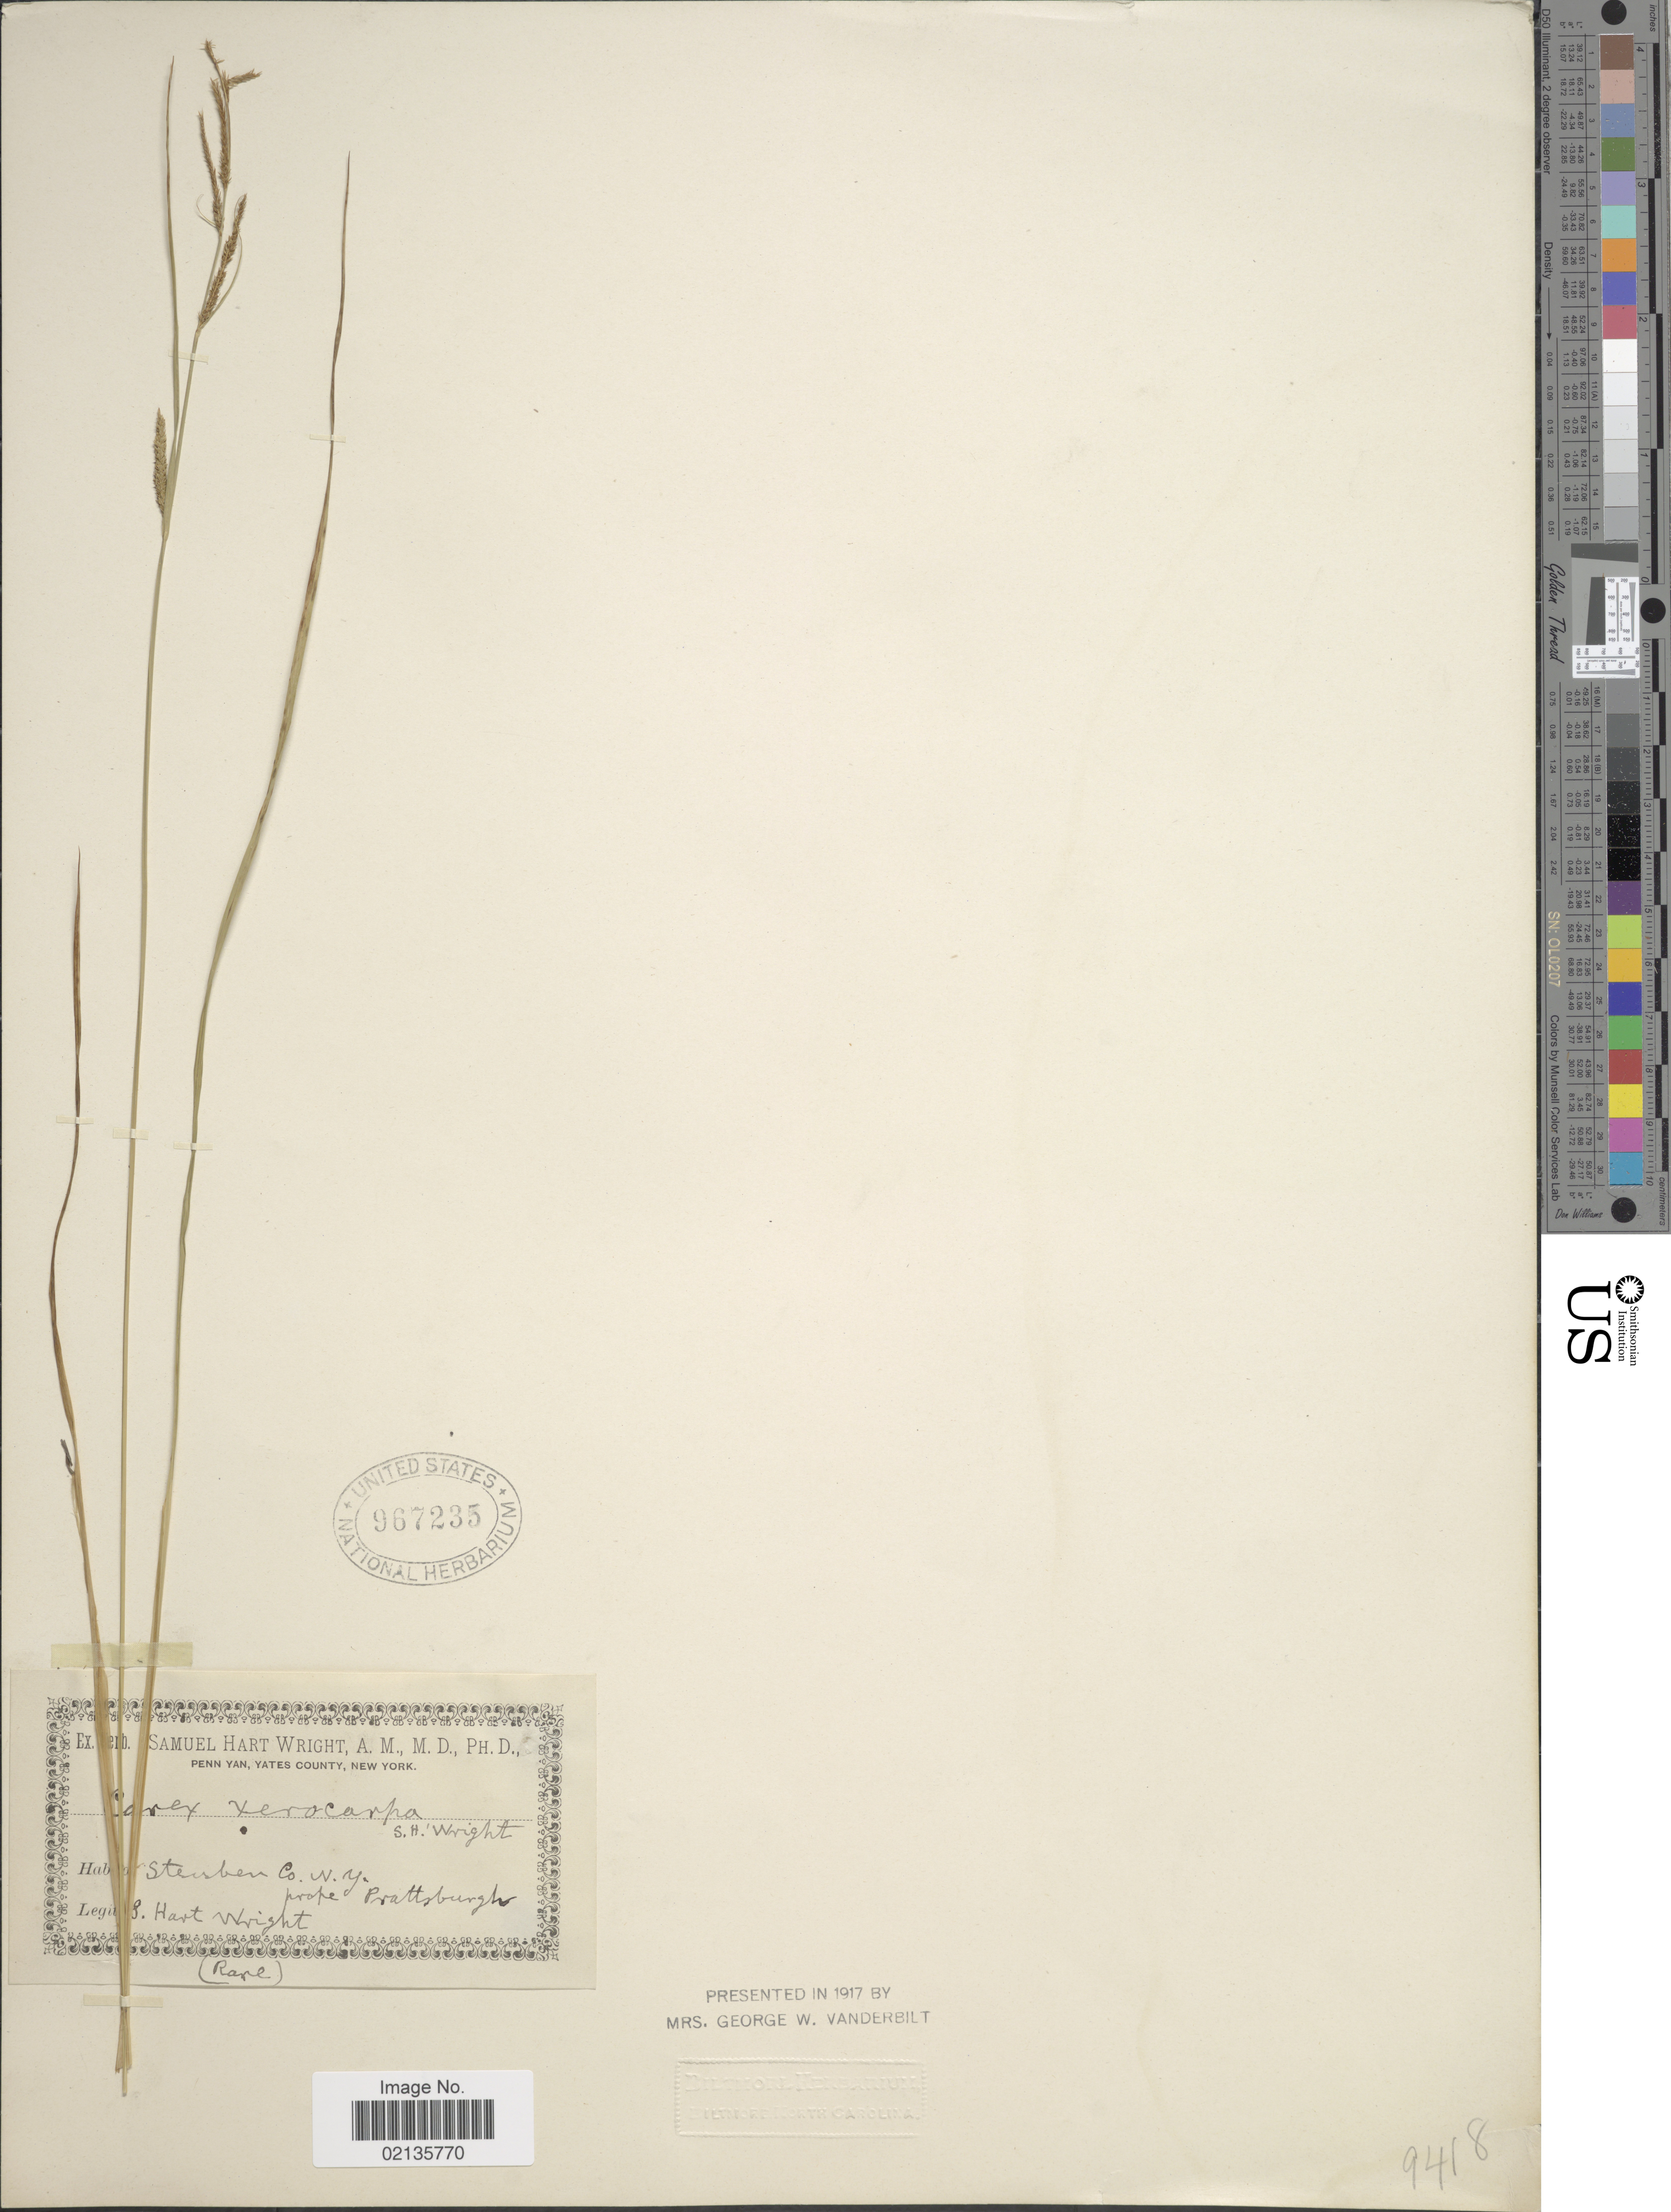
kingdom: Plantae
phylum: Tracheophyta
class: Liliopsida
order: Poales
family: Cyperaceae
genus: Carex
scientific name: Carex stricta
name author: Lam.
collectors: S. H. Wright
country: United States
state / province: New York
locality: Steuben Co., prope Prattsburgh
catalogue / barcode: US 967235